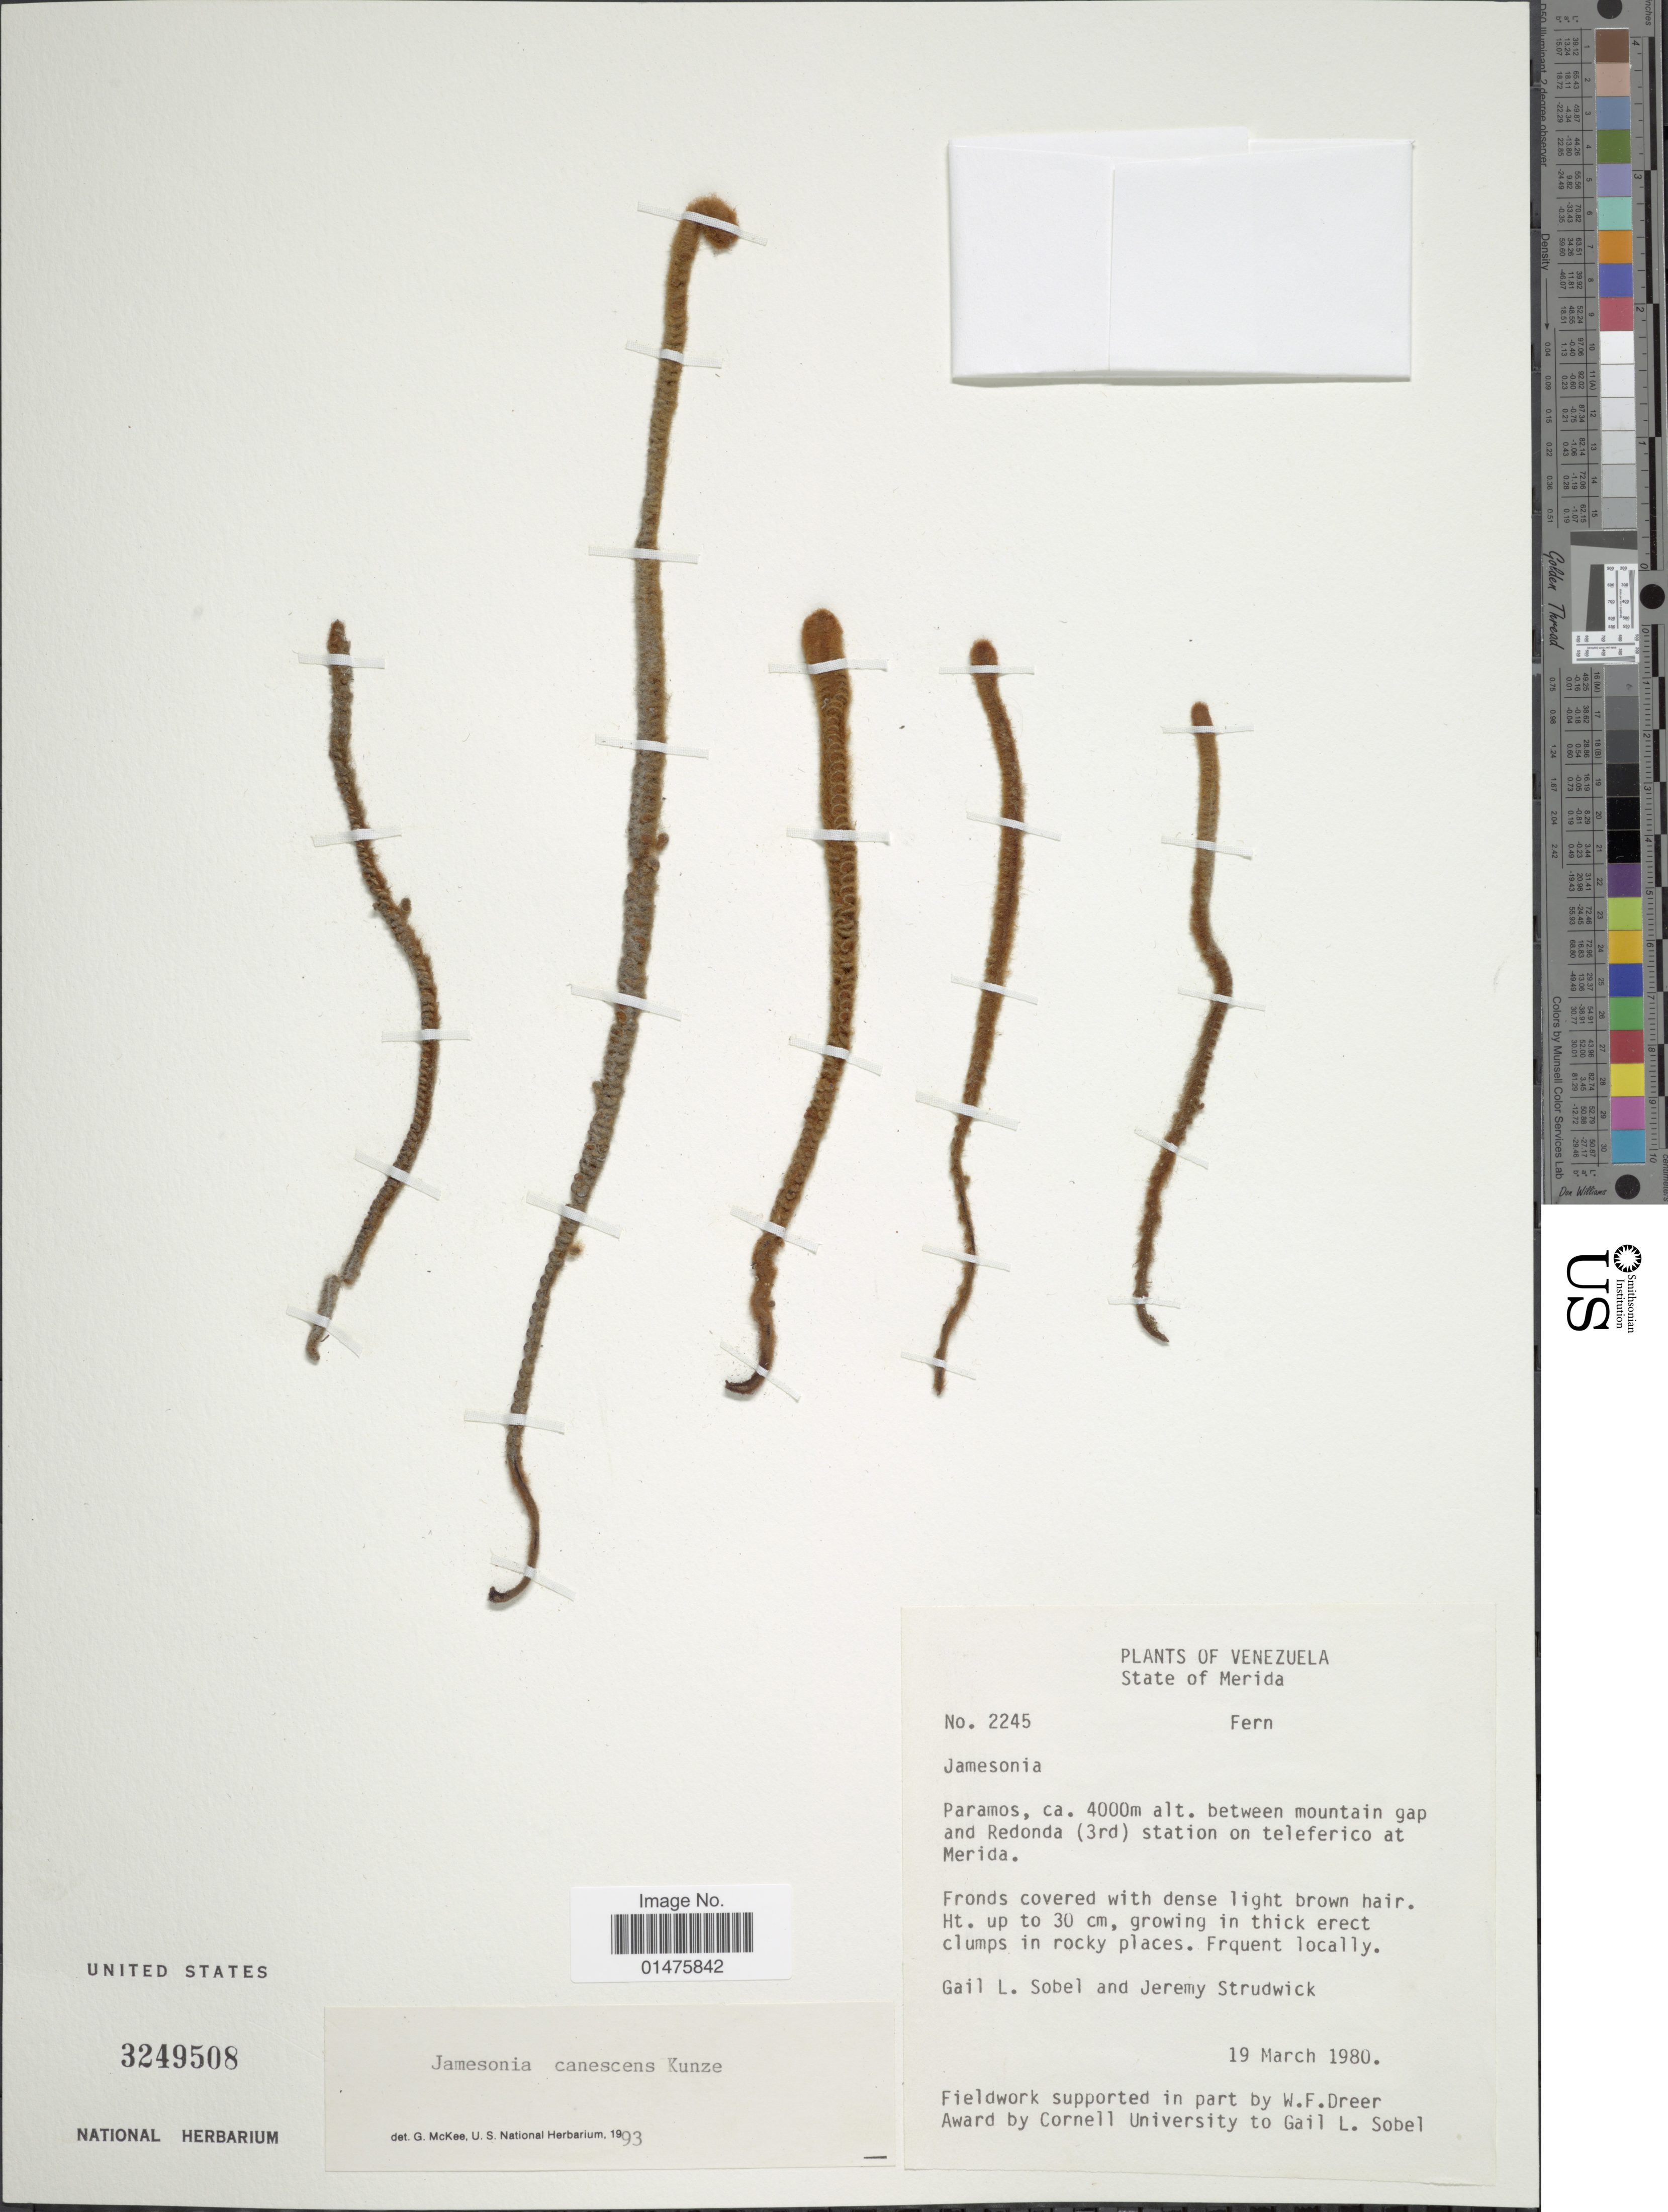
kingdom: Plantae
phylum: Tracheophyta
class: Polypodiopsida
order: Polypodiales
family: Pteridaceae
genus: Jamesonia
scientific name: Jamesonia canescens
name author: Kunze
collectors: G. L. Sobel & J. J. Strudwick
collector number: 2245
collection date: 1980-03-19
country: Venezuela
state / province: Mérida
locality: Paramos, between mountain gap and Redonda (3rd) station on teleferico at Merida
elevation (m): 4000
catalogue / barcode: US 3249508